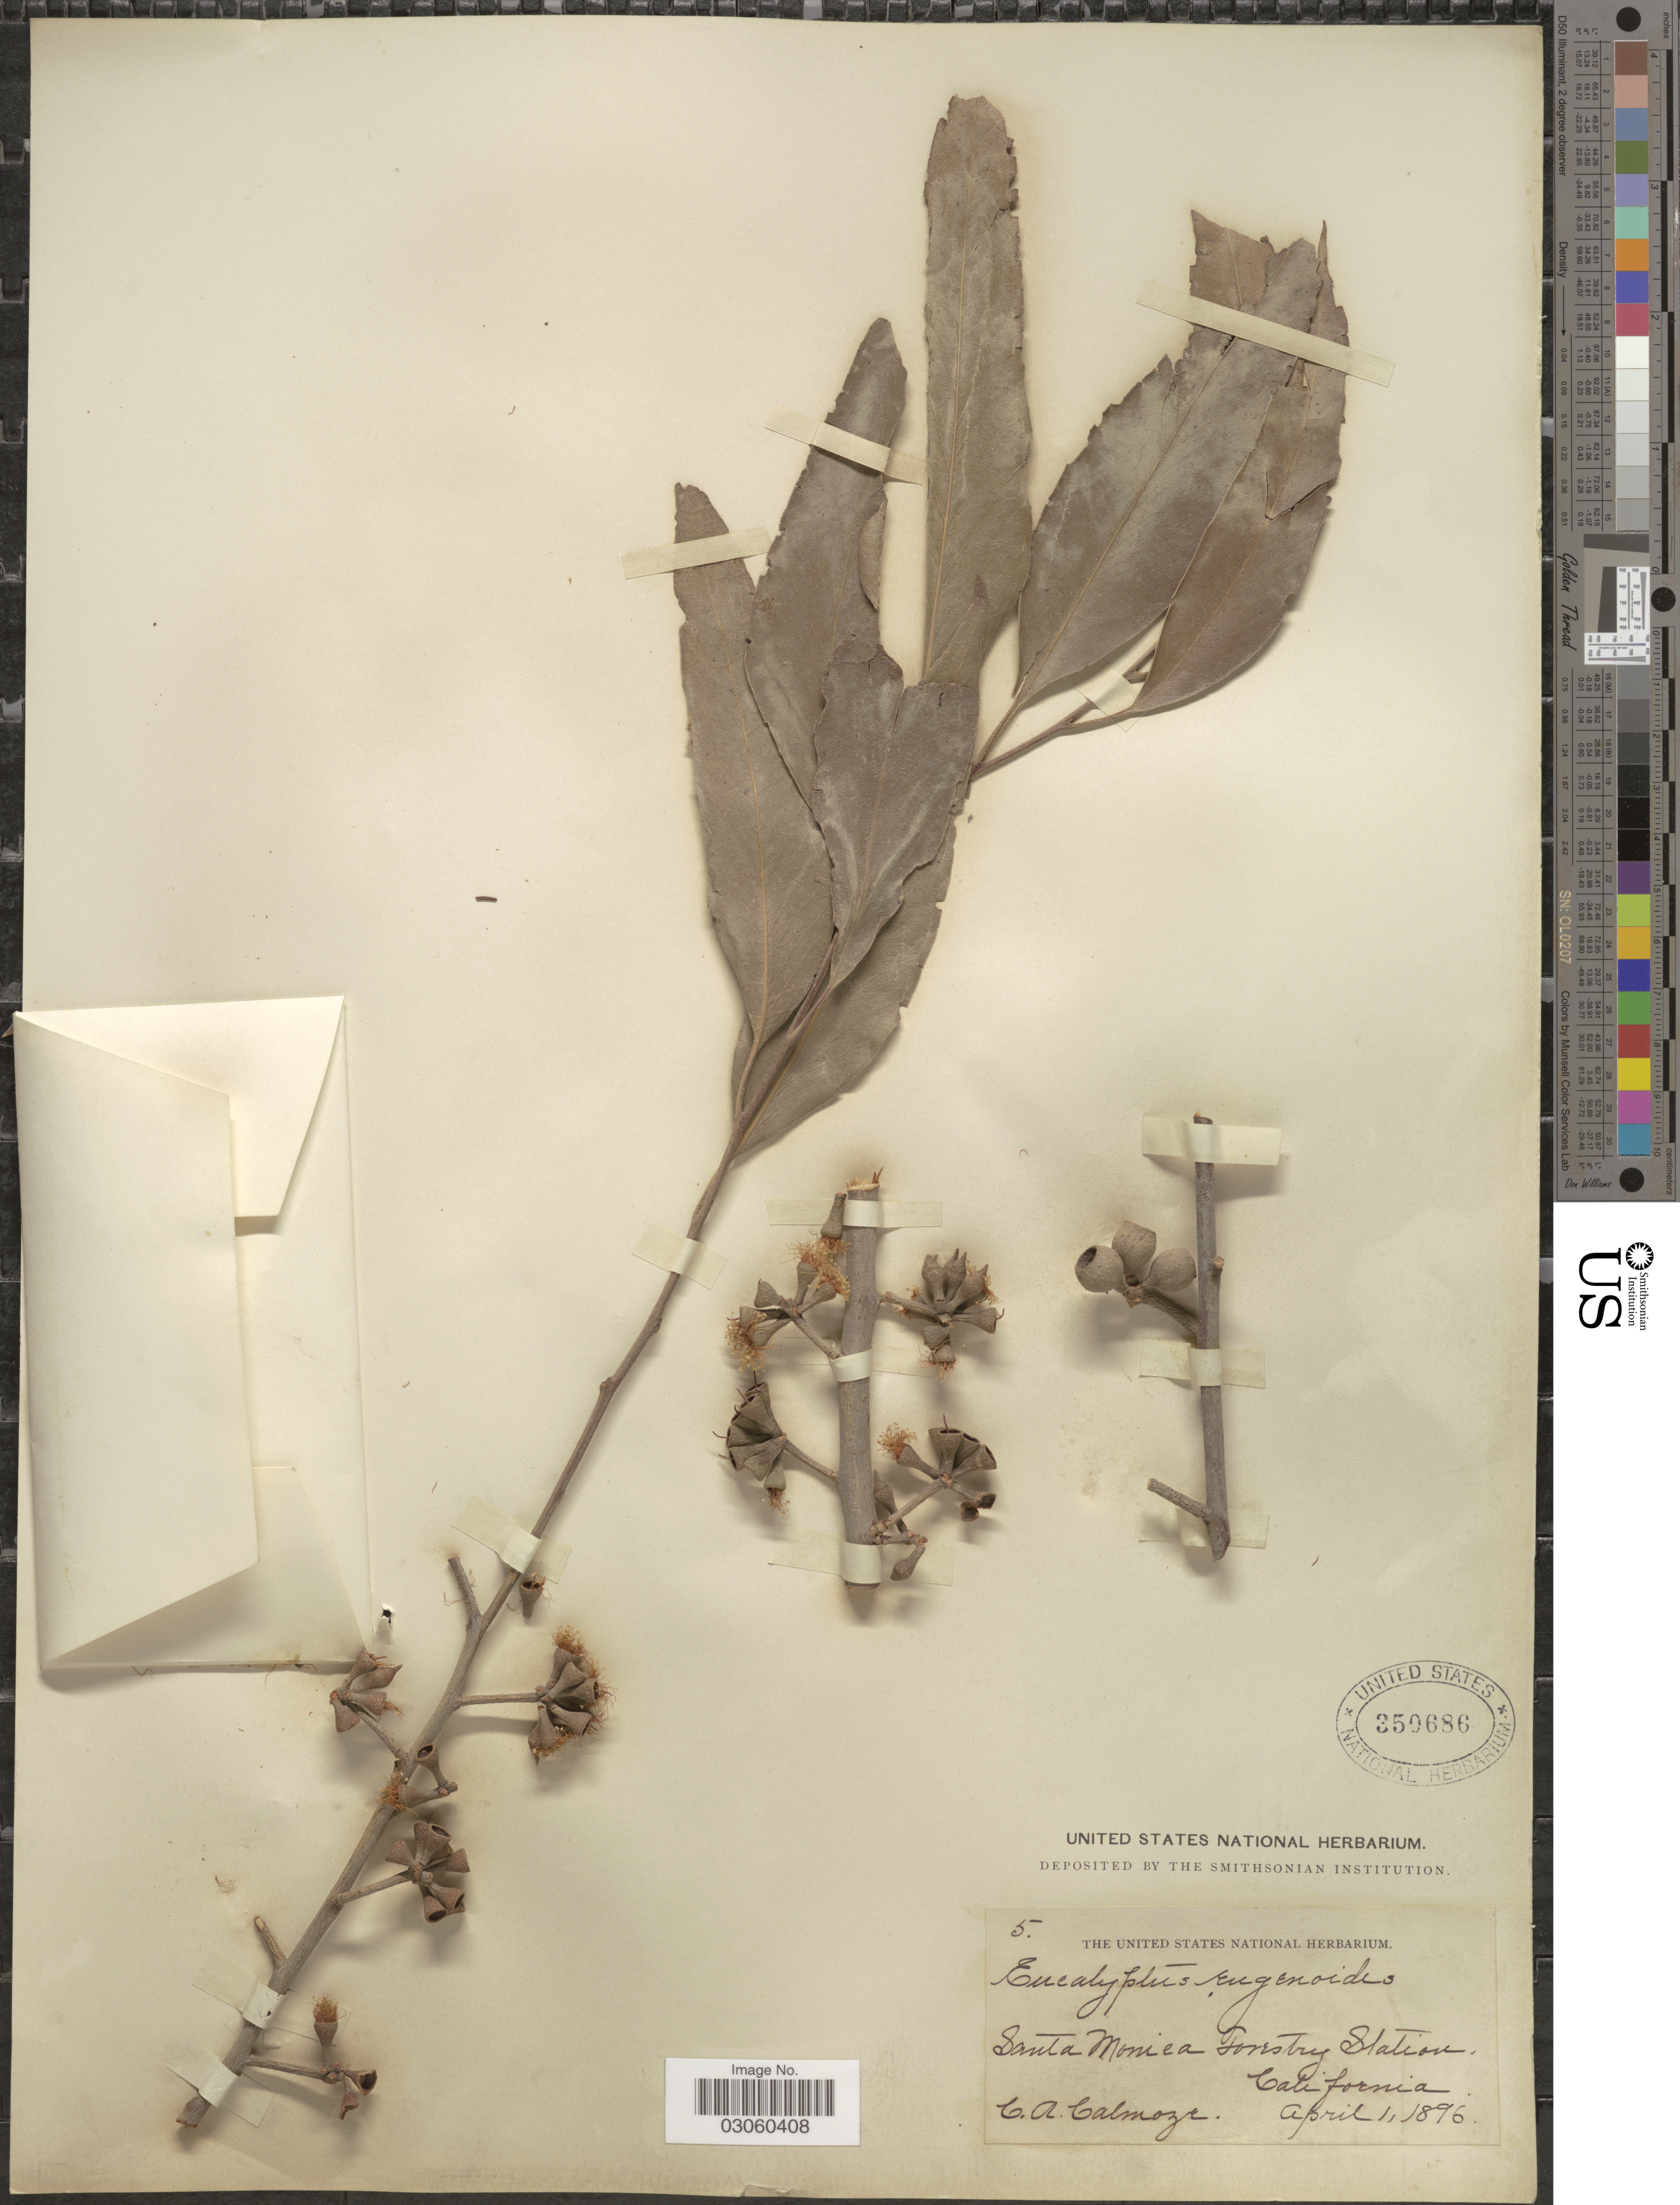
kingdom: Plantae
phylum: Tracheophyta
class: Magnoliopsida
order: Myrtales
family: Myrtaceae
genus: Eucalyptus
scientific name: Eucalyptus eugenioides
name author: Siebert ex Spreng.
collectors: C.A. Calmoze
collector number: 5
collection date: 1896-04-01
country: United States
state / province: California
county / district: Los Angeles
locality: Santa Monica Forestry Station.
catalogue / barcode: US 350686